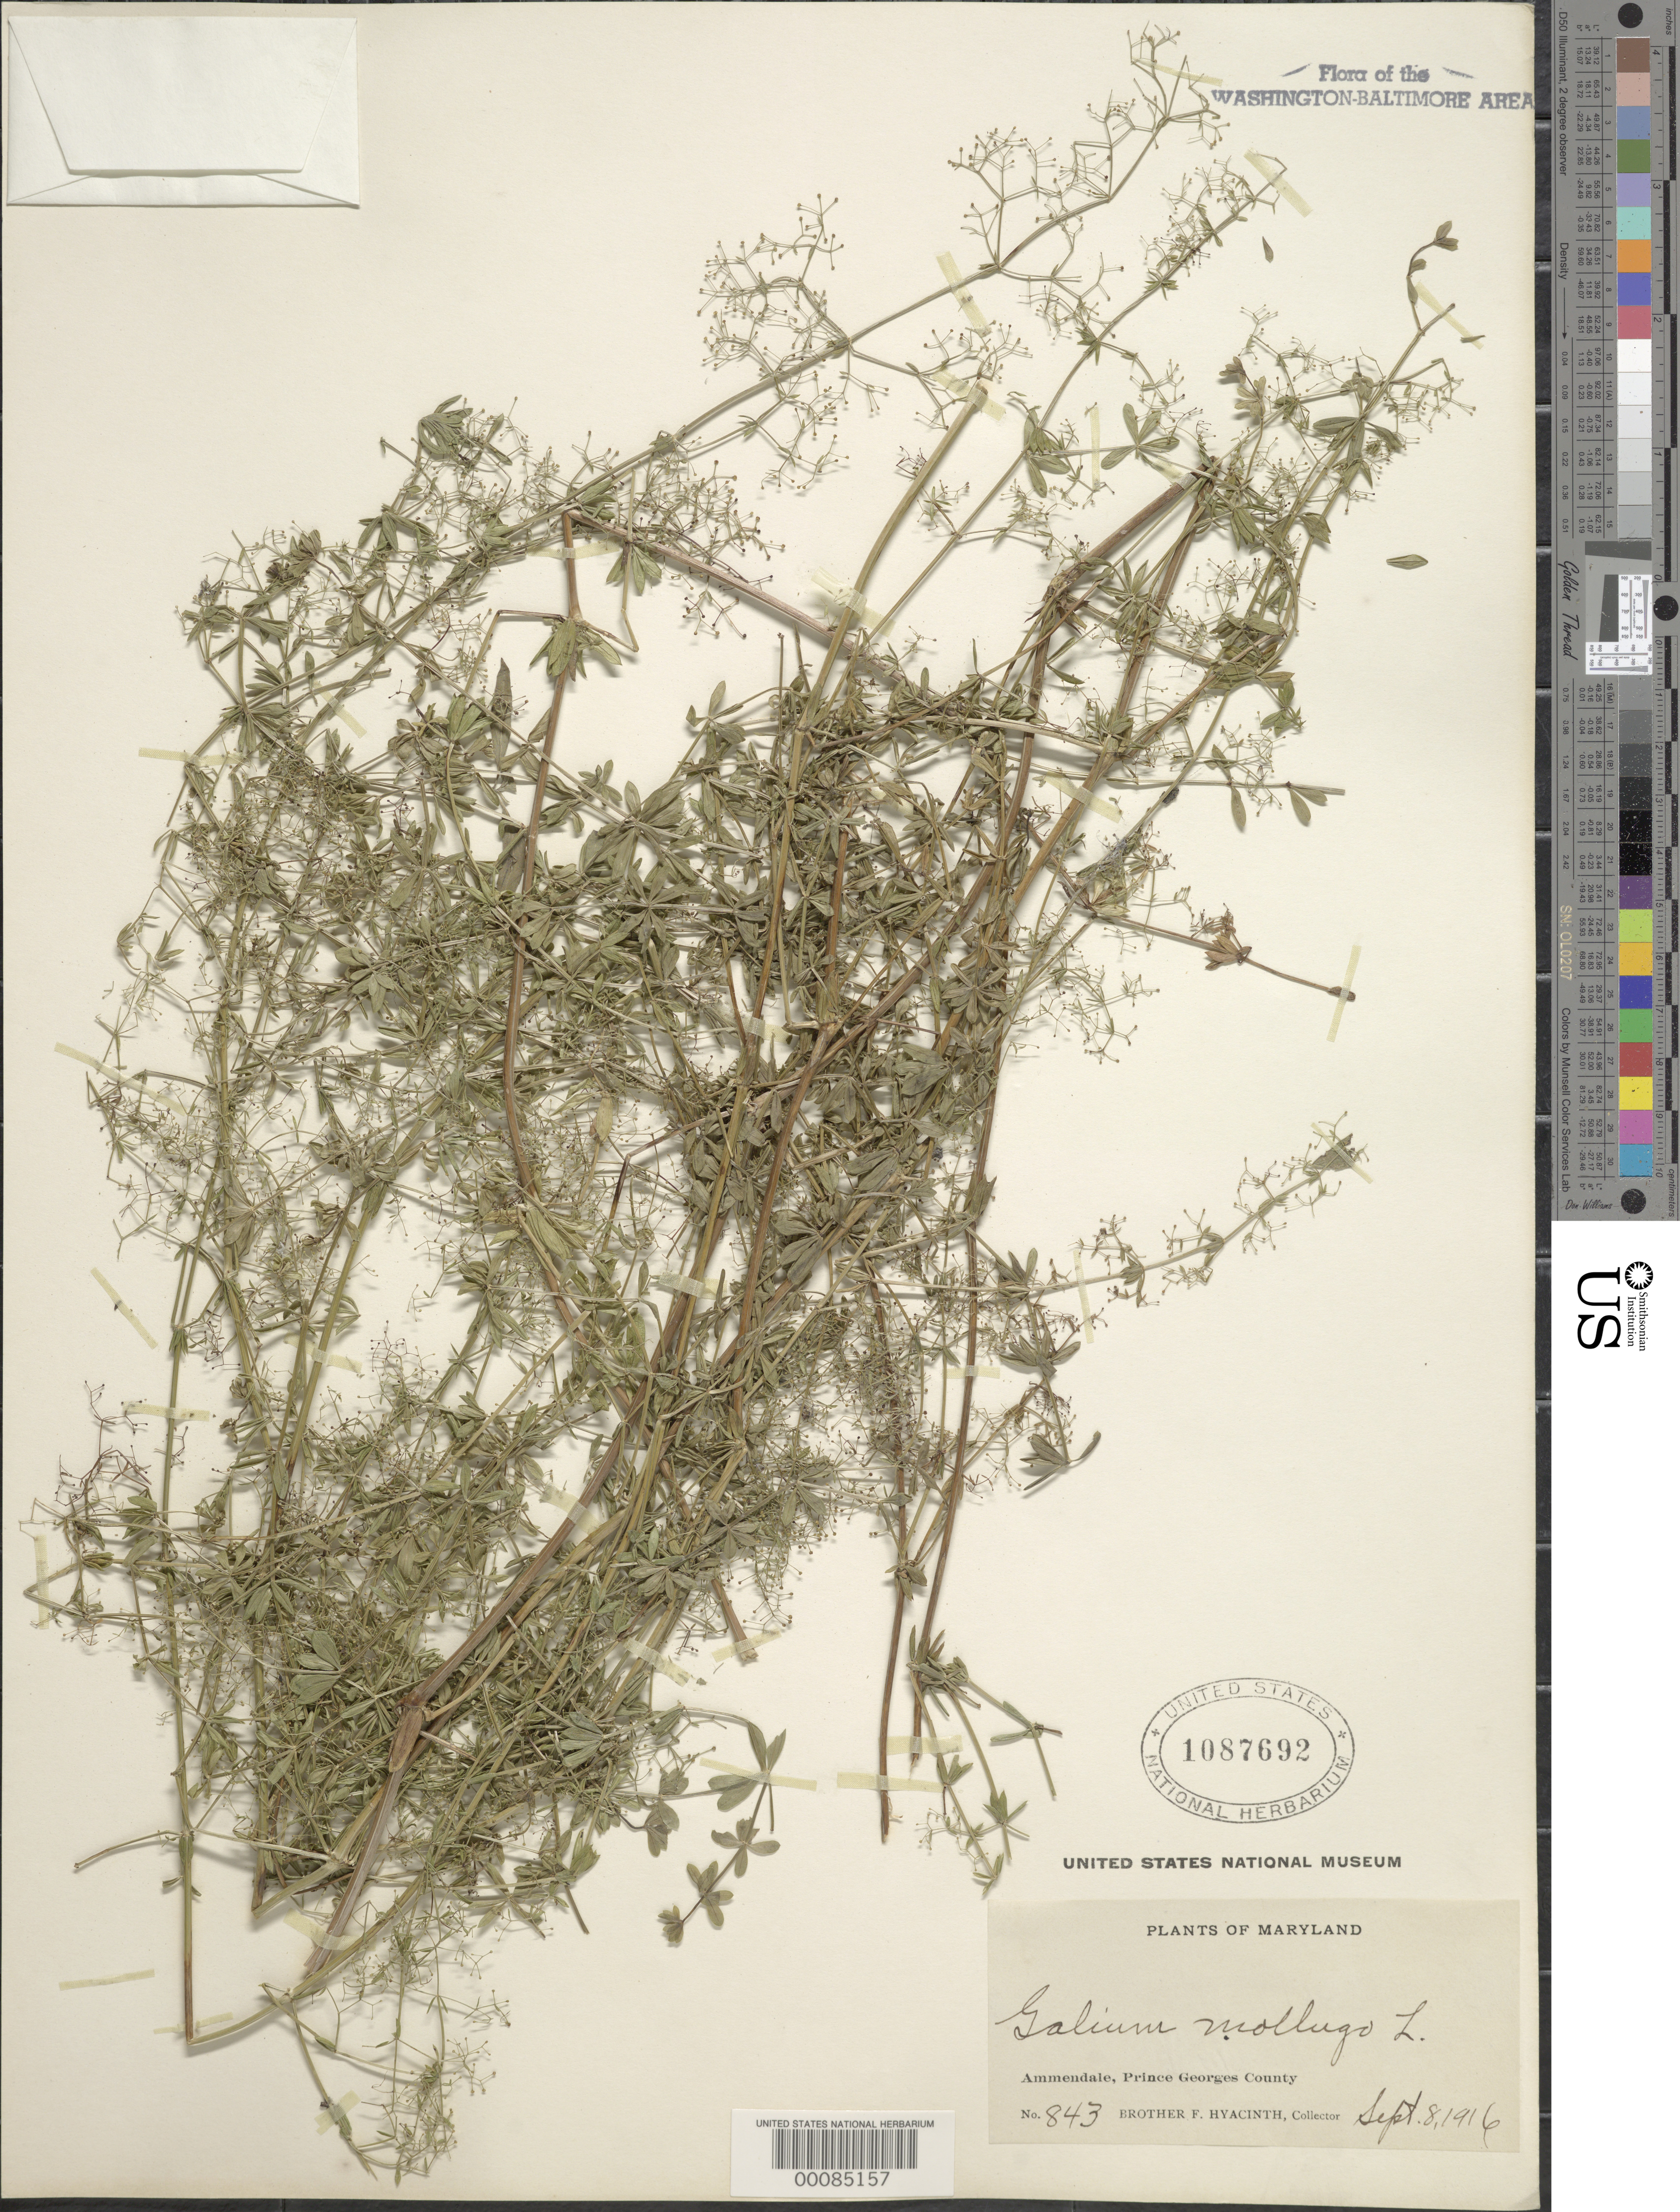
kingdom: Plantae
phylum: Tracheophyta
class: Magnoliopsida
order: Gentianales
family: Rubiaceae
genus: Galium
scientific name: Galium mollugo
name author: L.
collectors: F. Hyacinth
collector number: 843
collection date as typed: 08 Sep 1916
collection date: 1916-09-08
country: United States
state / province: Maryland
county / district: Prince George's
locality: Ammendale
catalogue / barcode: US 1087692